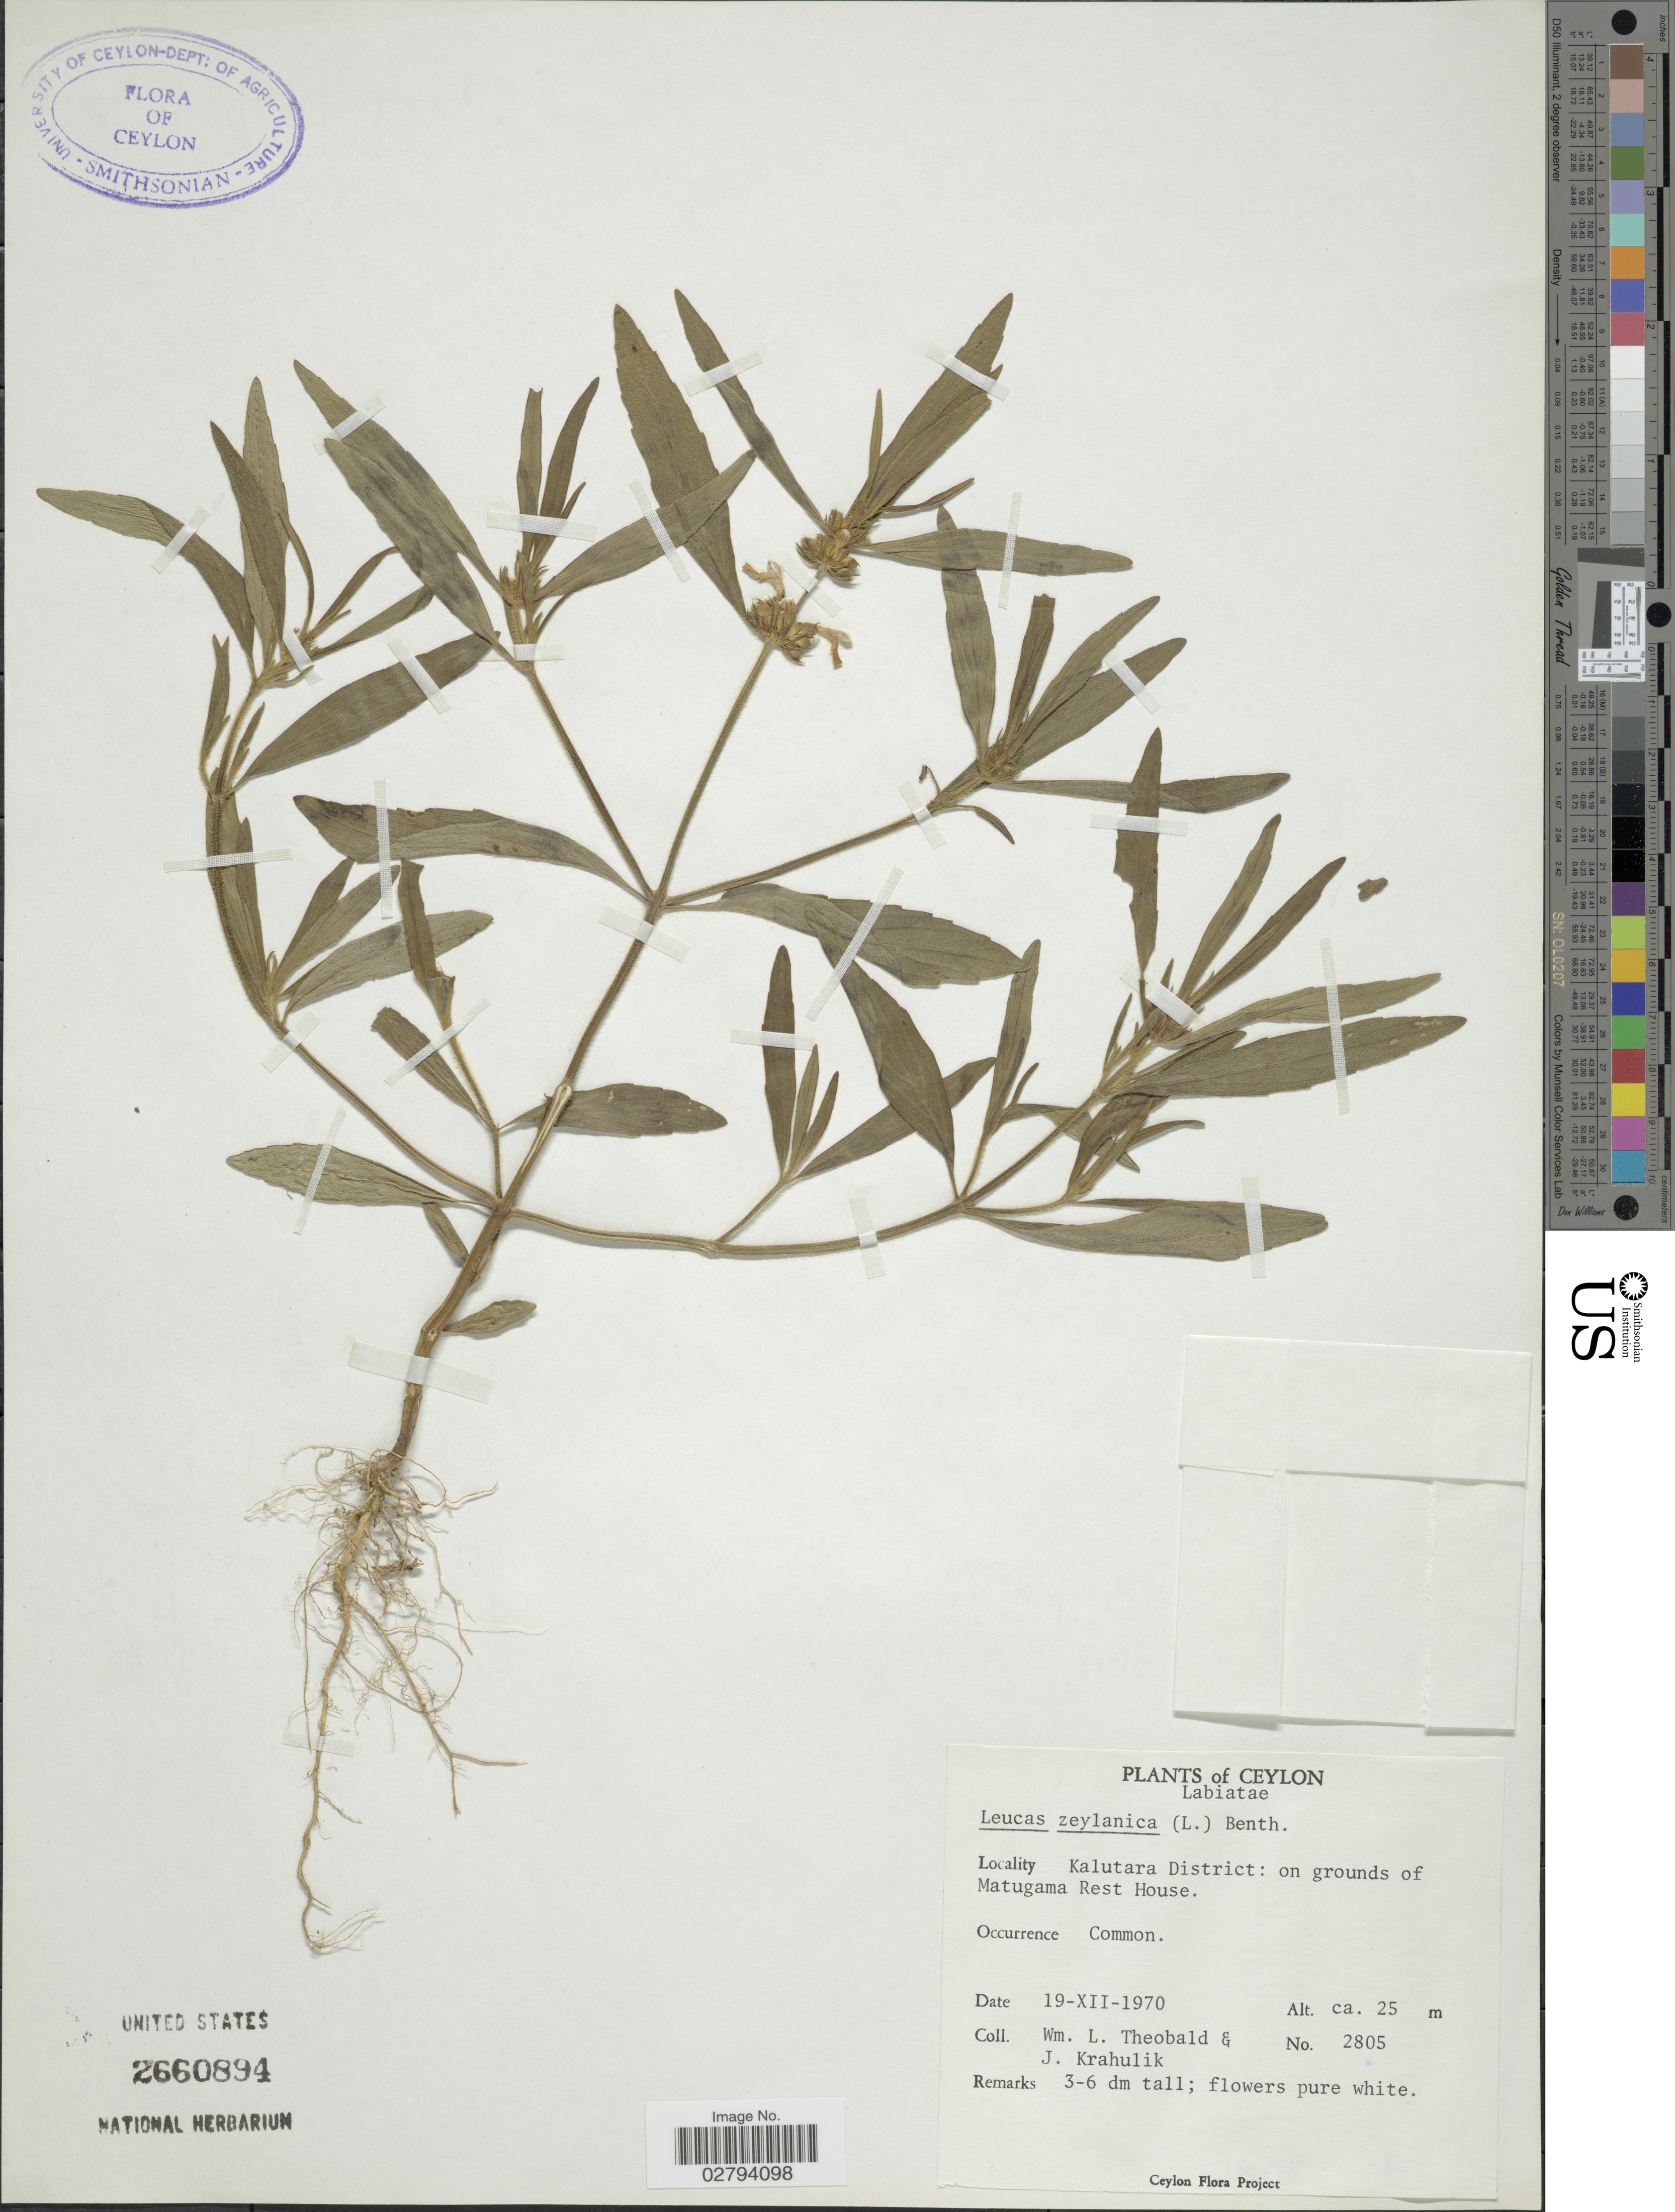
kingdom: Plantae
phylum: Tracheophyta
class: Magnoliopsida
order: Lamiales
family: Lamiaceae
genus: Leucas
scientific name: Leucas zeylanica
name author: (L.) W.T. Aiton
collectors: W. L. Theobald & J. Krahulik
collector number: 2805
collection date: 1970-12-19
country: Sri Lanka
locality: Ceylon, Kalutara District: on roads of Matugama Rest House.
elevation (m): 25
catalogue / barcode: US 2660894